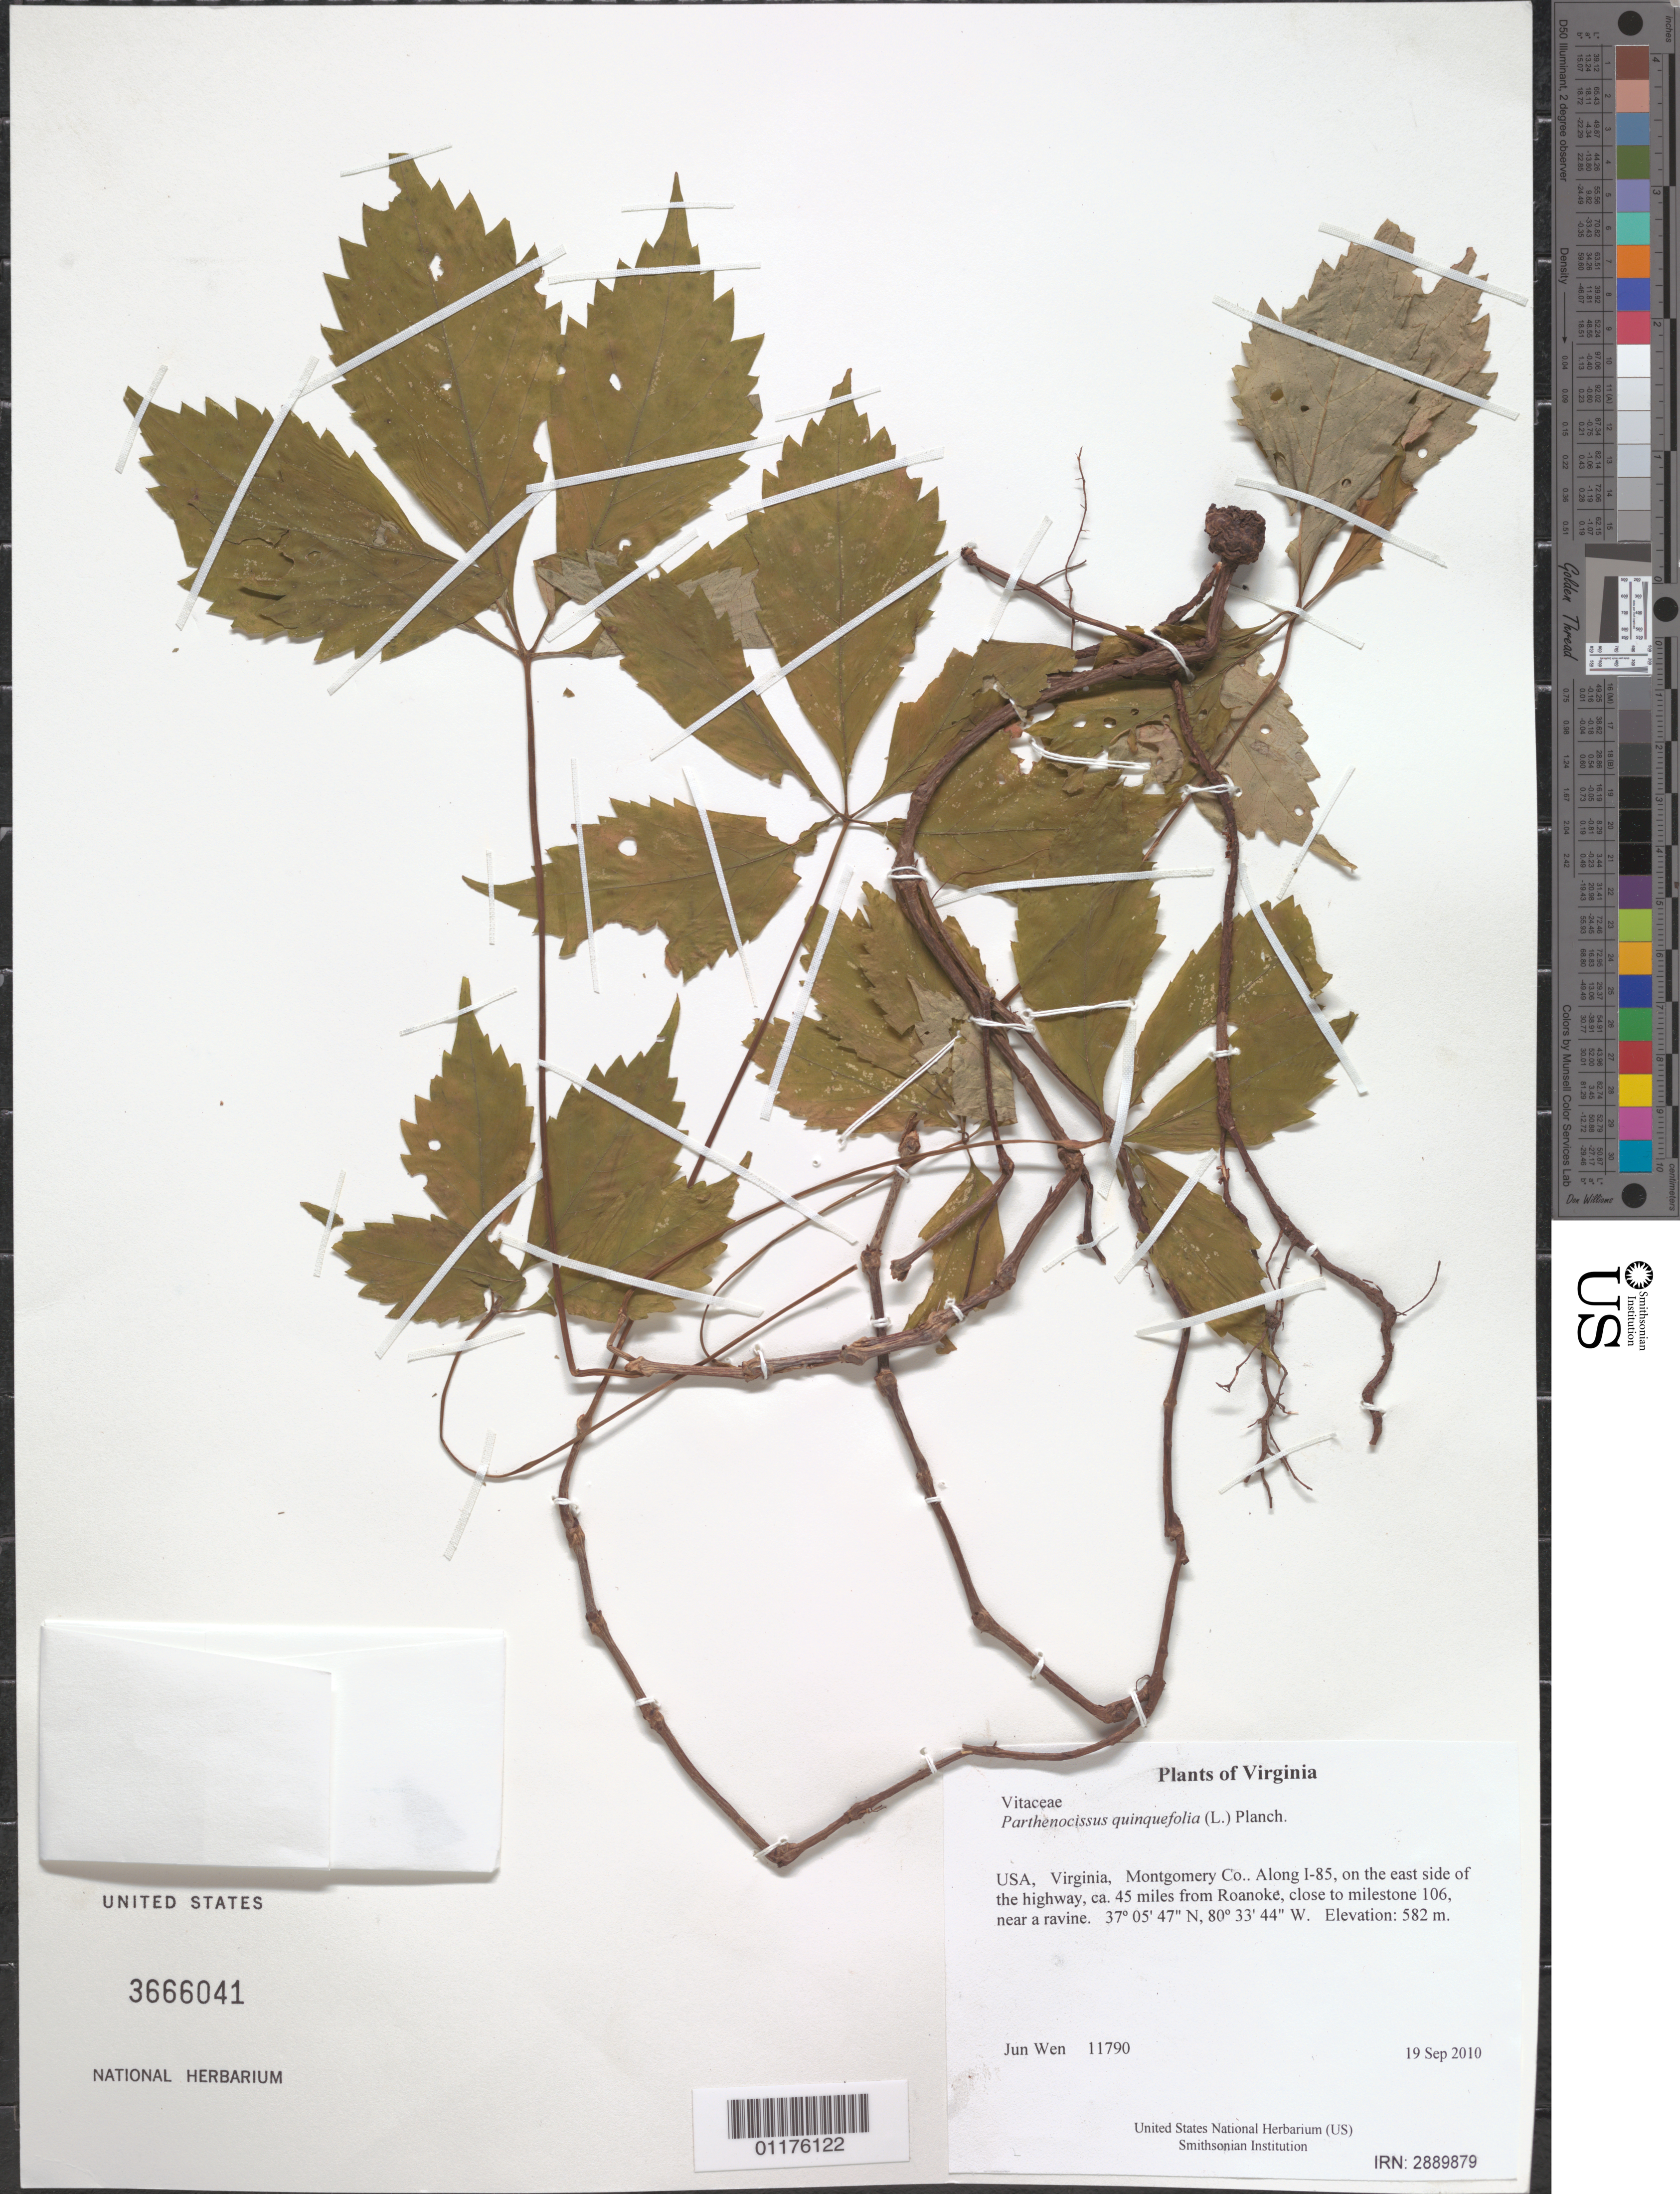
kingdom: Plantae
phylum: Tracheophyta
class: Magnoliopsida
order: Vitales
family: Vitaceae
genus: Parthenocissus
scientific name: Parthenocissus quinquefolia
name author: (L.) Planch.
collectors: J. Wen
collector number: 11790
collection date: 2010-09-19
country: United States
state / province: Virginia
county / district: Montgomery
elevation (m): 582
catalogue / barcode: US 3666041